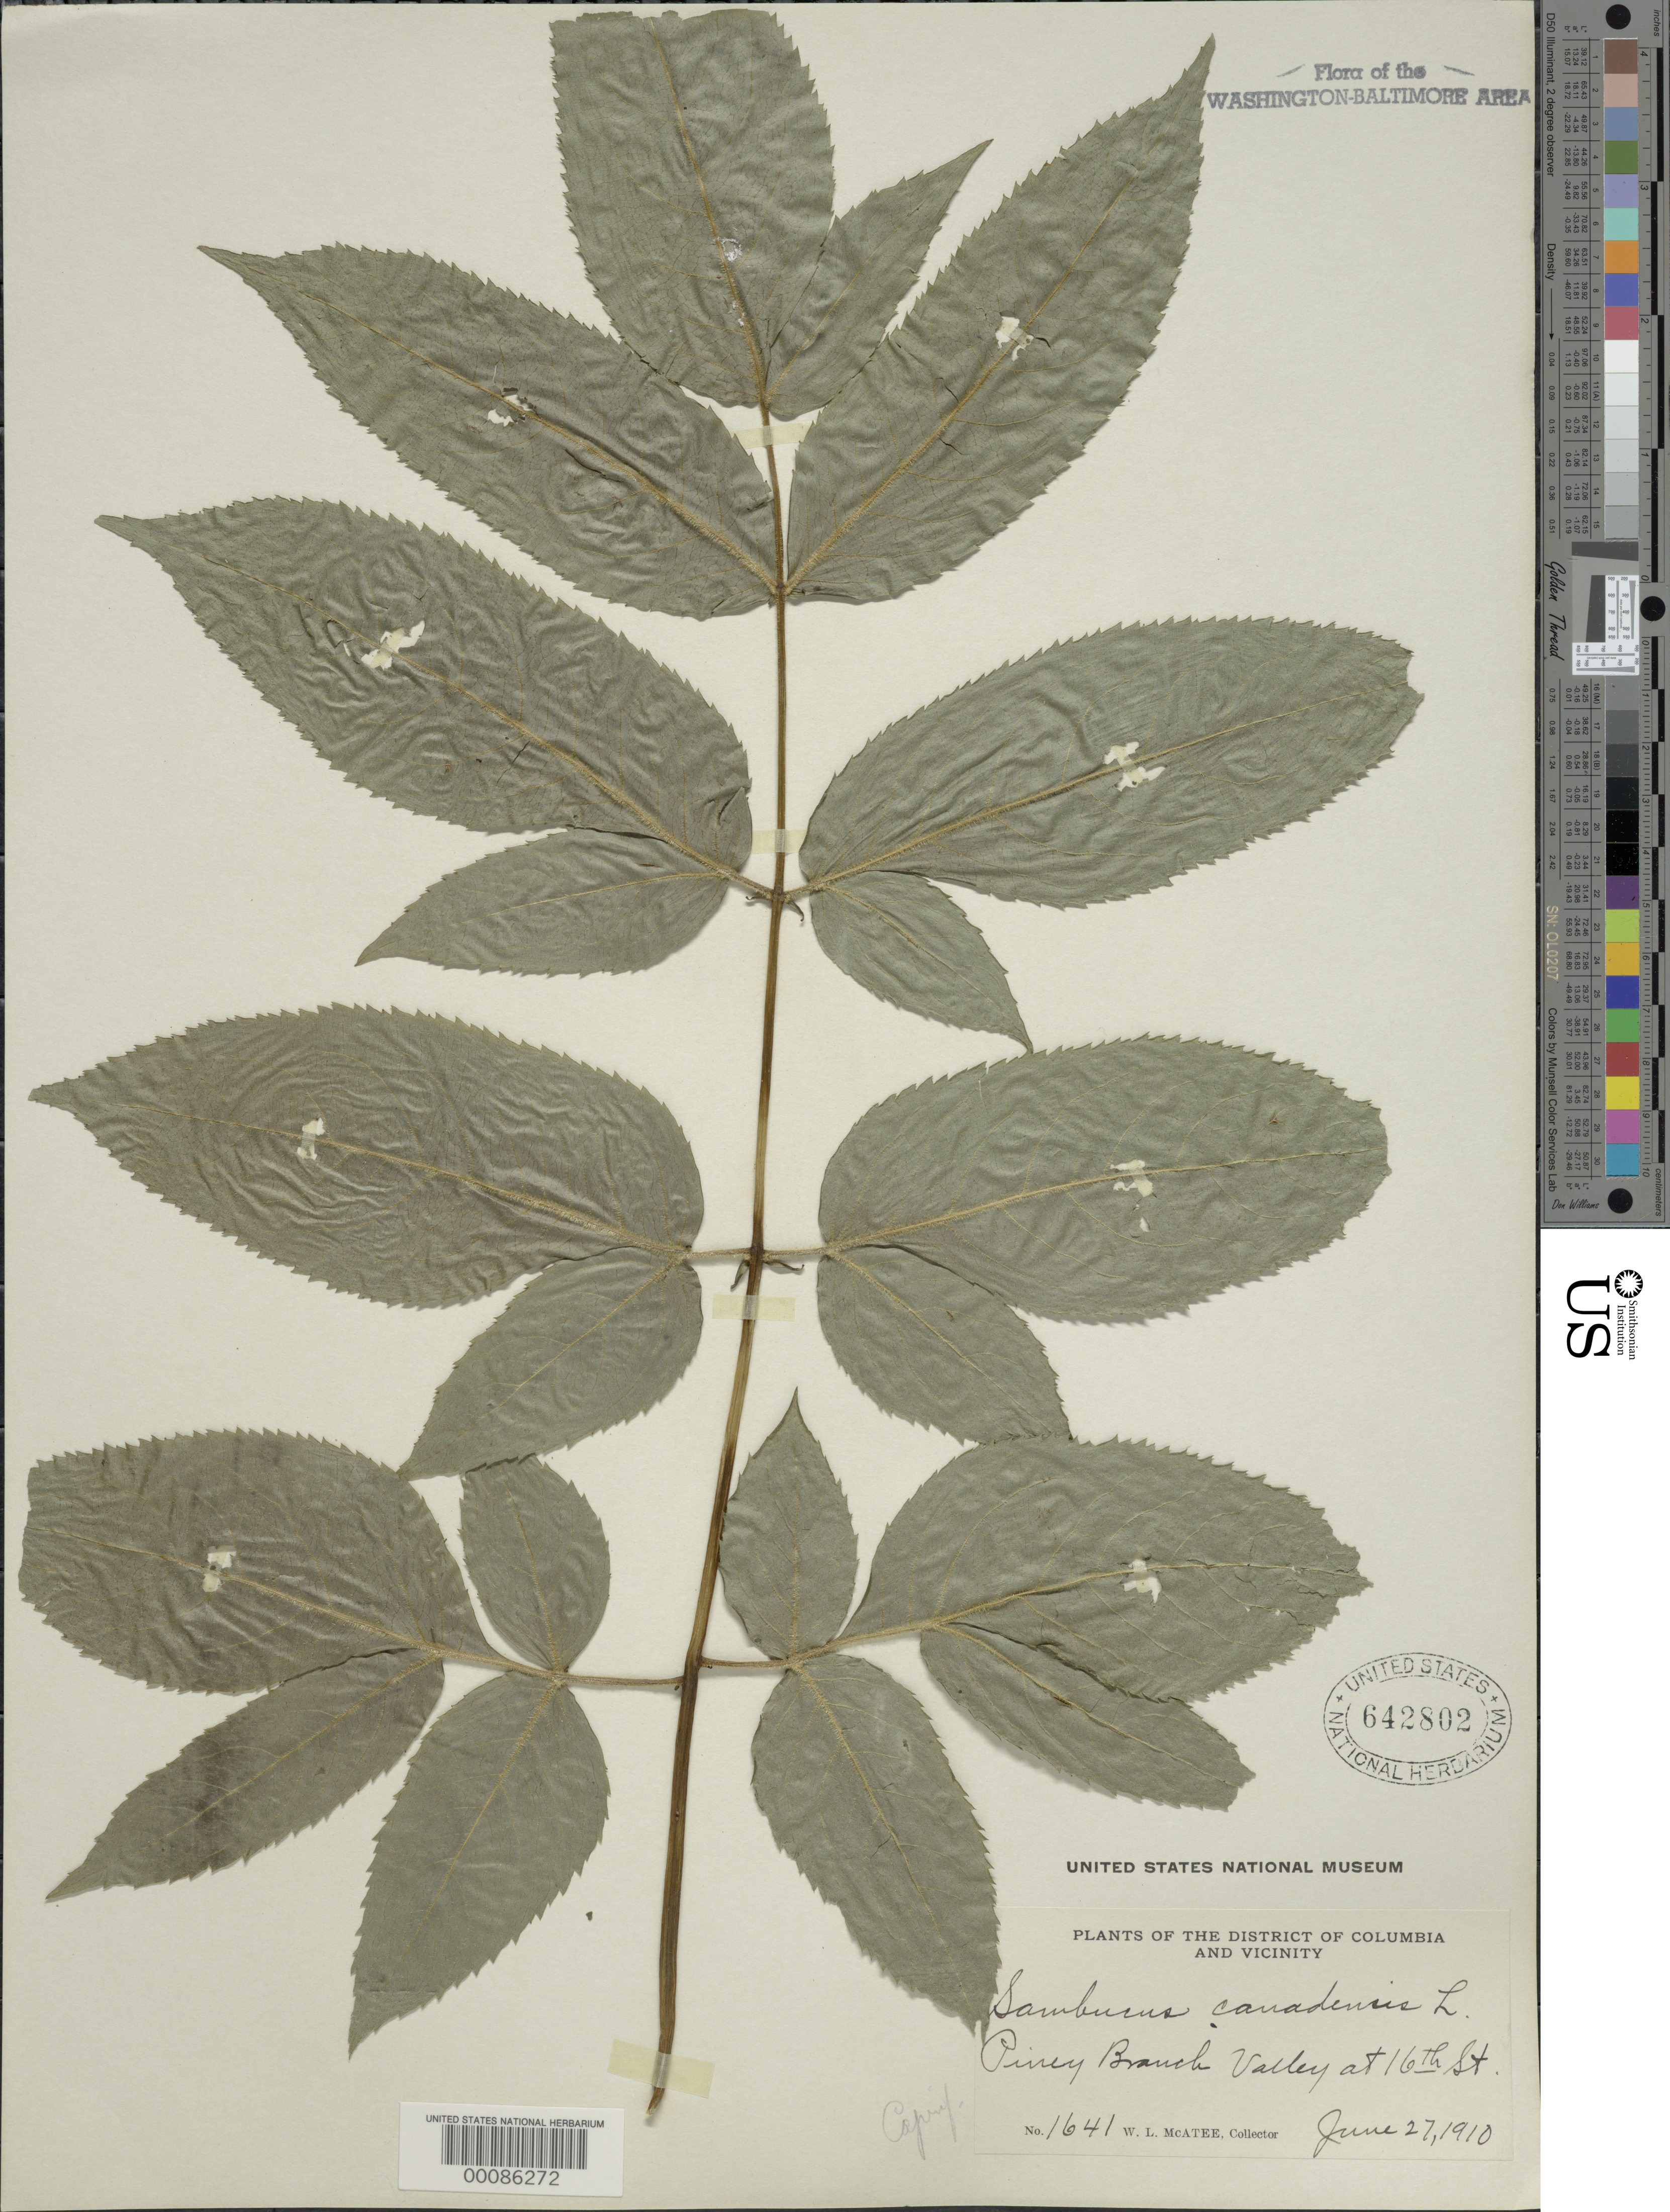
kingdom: Plantae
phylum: Tracheophyta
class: Magnoliopsida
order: Dipsacales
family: Viburnaceae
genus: Sambucus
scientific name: Sambucus canadensis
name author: L.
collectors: W. McAtee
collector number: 1641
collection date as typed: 27 Jun 1910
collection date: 1910-06-27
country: United States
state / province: District of Columbia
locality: Piney Branch at 16th St. Rock Creek Park & vicinity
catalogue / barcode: US 642802